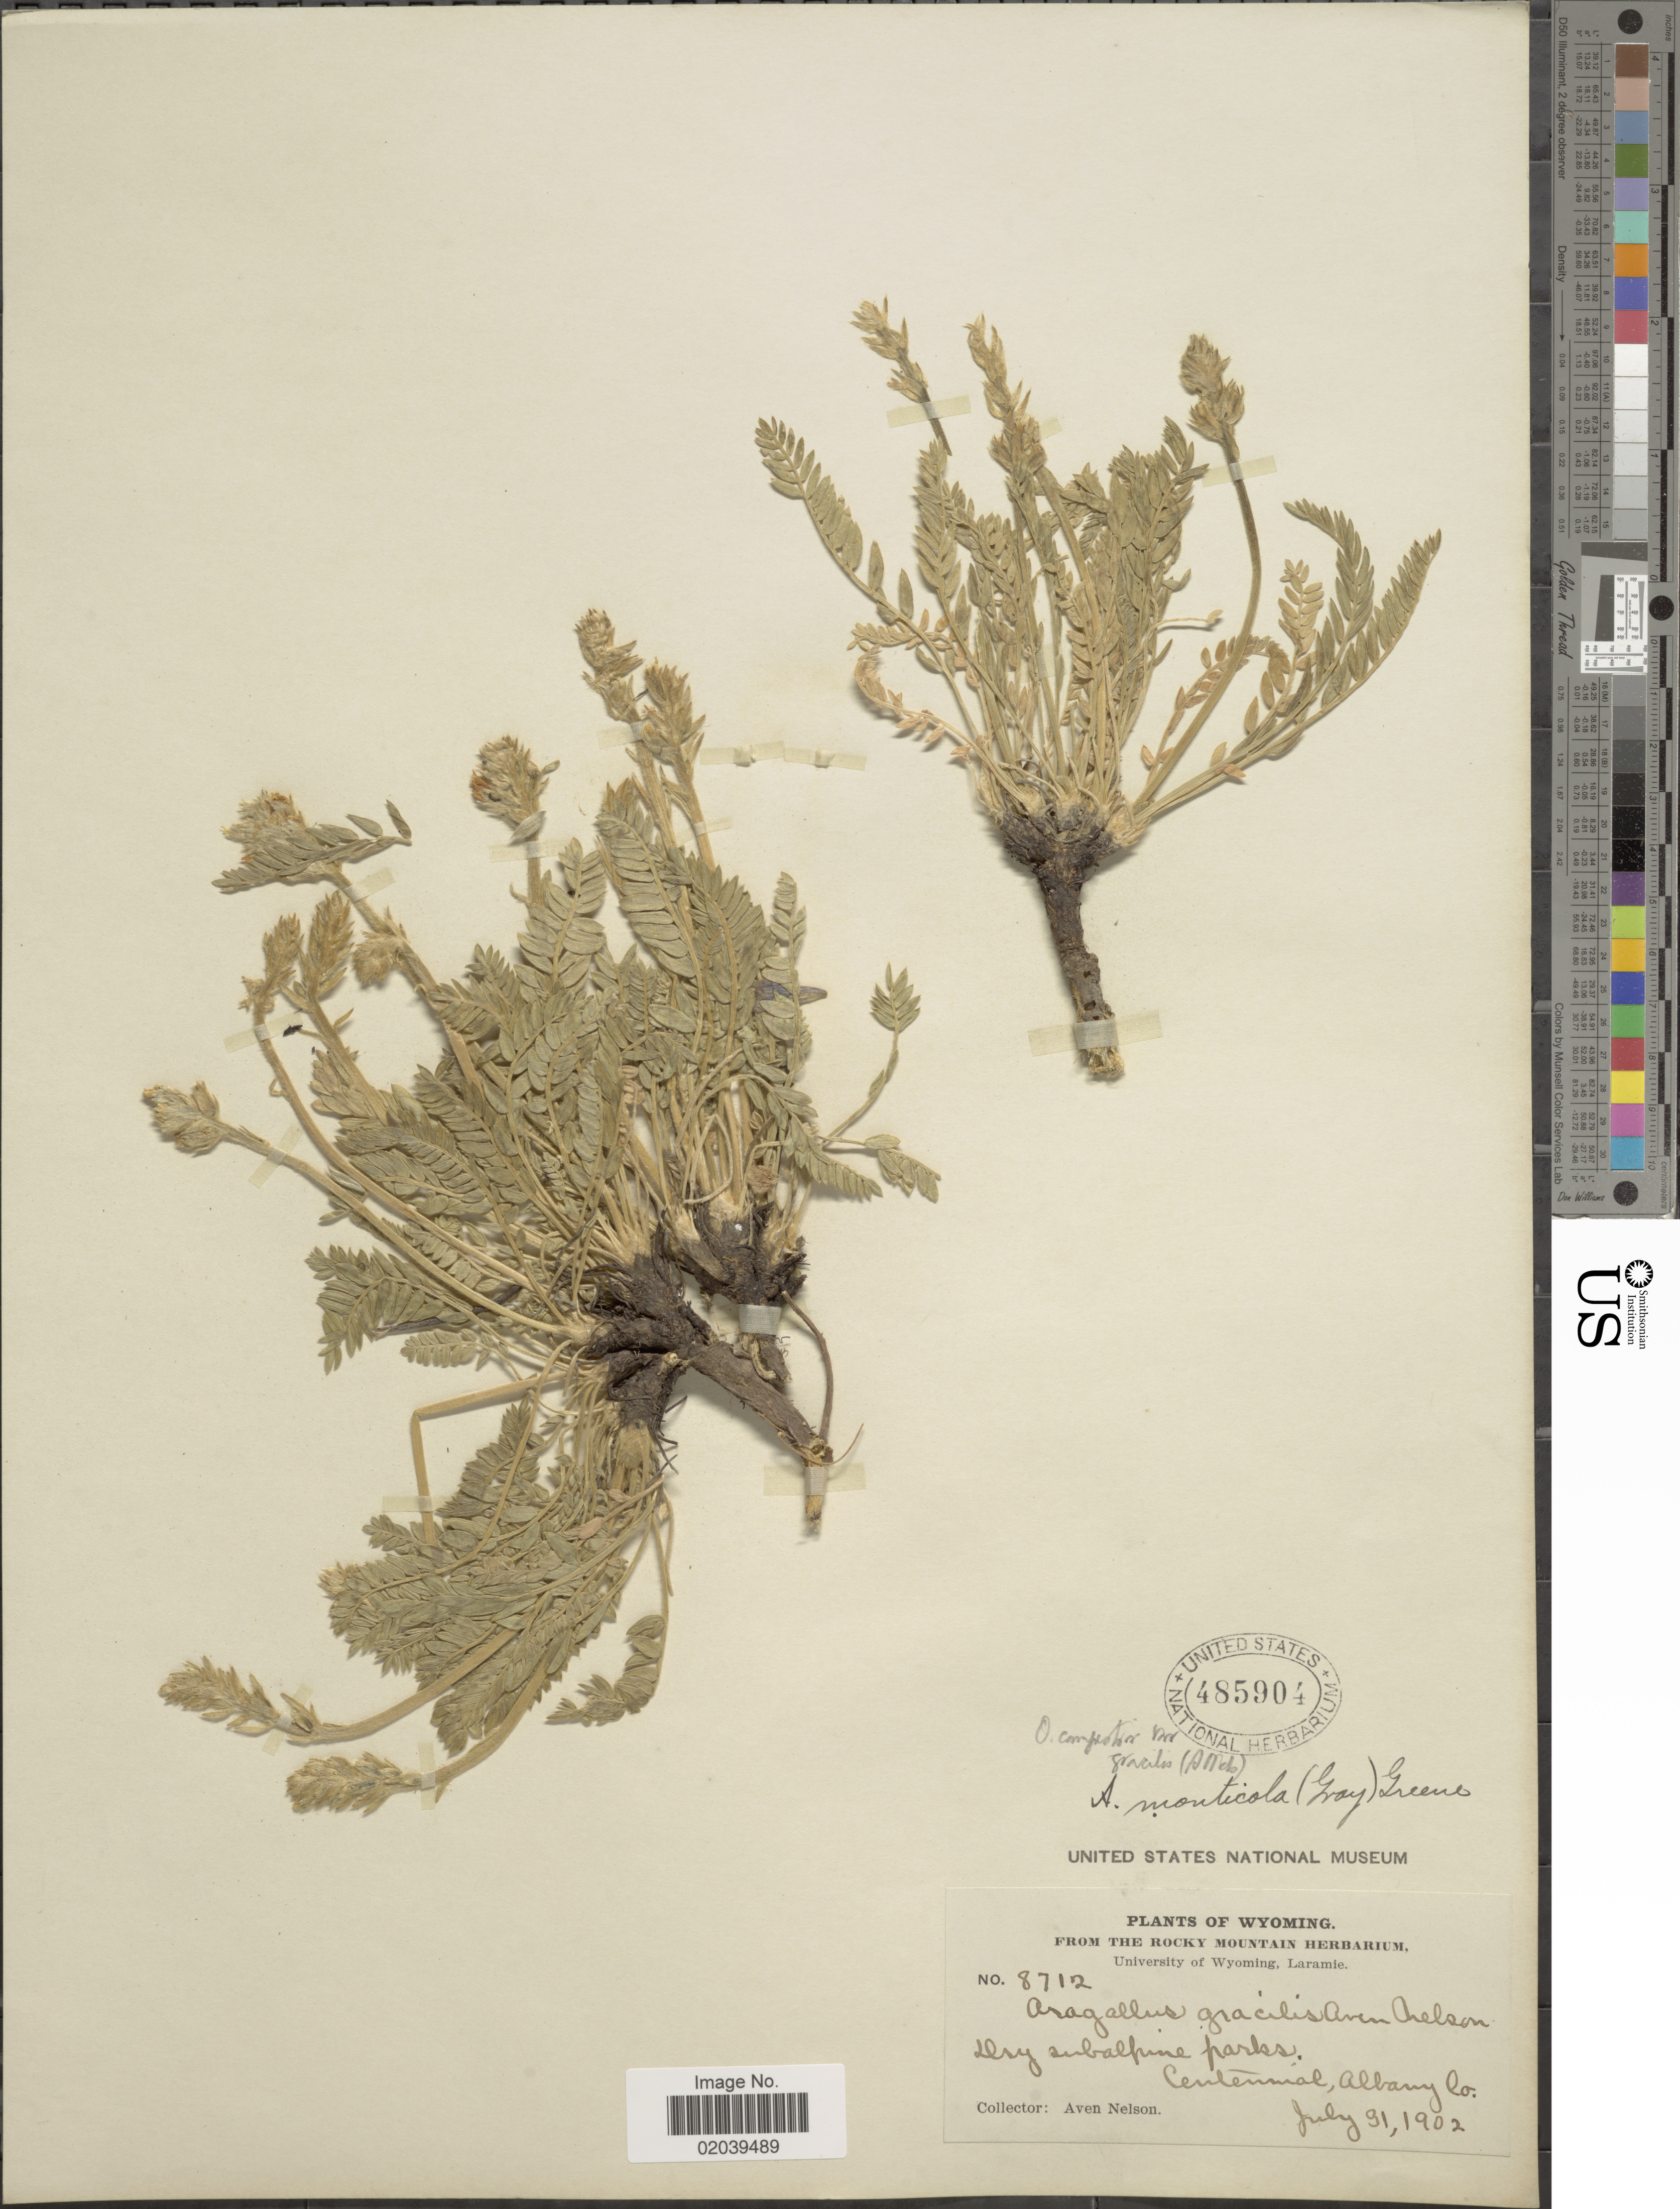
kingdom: Plantae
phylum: Tracheophyta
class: Magnoliopsida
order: Fabales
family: Fabaceae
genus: Oxytropis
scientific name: Oxytropis campestris var. gracilis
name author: (A. Nelson) Barneby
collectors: A. Nelson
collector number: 8712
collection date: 1902-07-19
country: United States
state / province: Wyoming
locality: Centennial, Albany Co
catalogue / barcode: US 485904